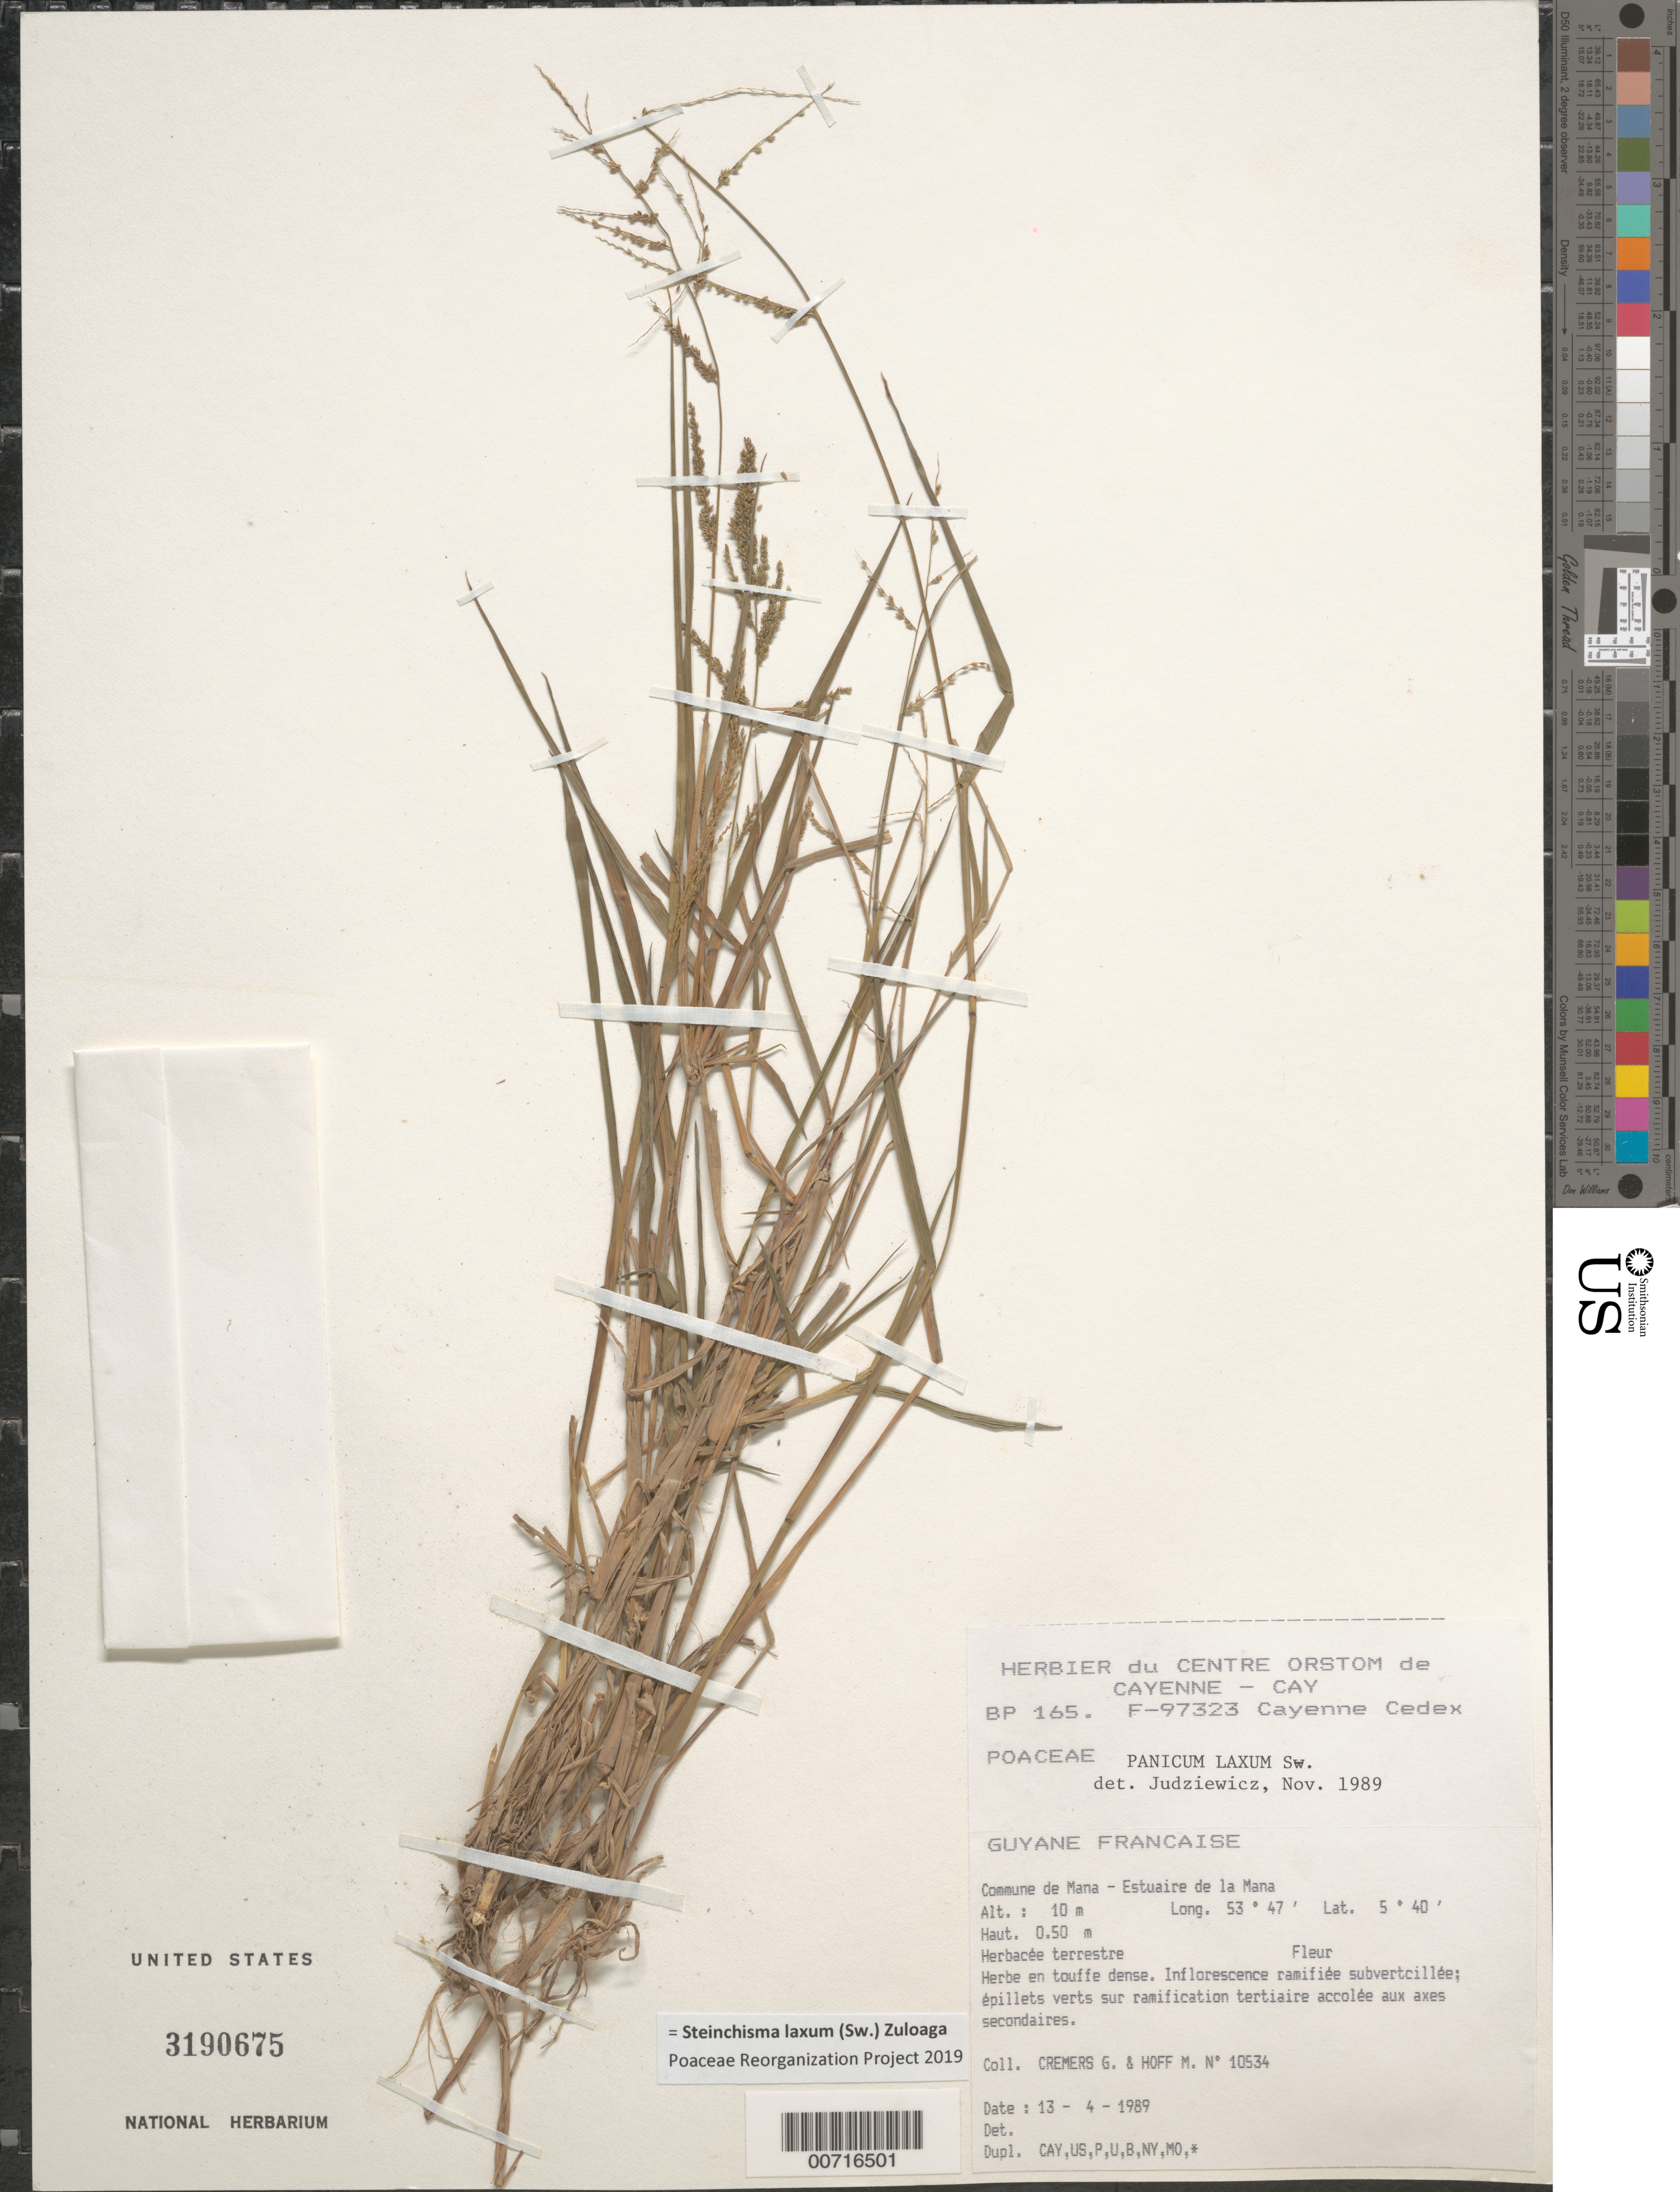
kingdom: Plantae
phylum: Tracheophyta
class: Liliopsida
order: Poales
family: Poaceae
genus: Panicum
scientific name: Panicum laxum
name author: Sw.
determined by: Judziewicz, E. J.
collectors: G. Cremers & M. Hoff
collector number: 10534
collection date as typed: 13-Apr-89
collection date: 1989-04-13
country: French Guiana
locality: Commune de Mana, Estuaire de la Mana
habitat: Estuaire de la Mana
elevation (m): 10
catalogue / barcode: US 3190675